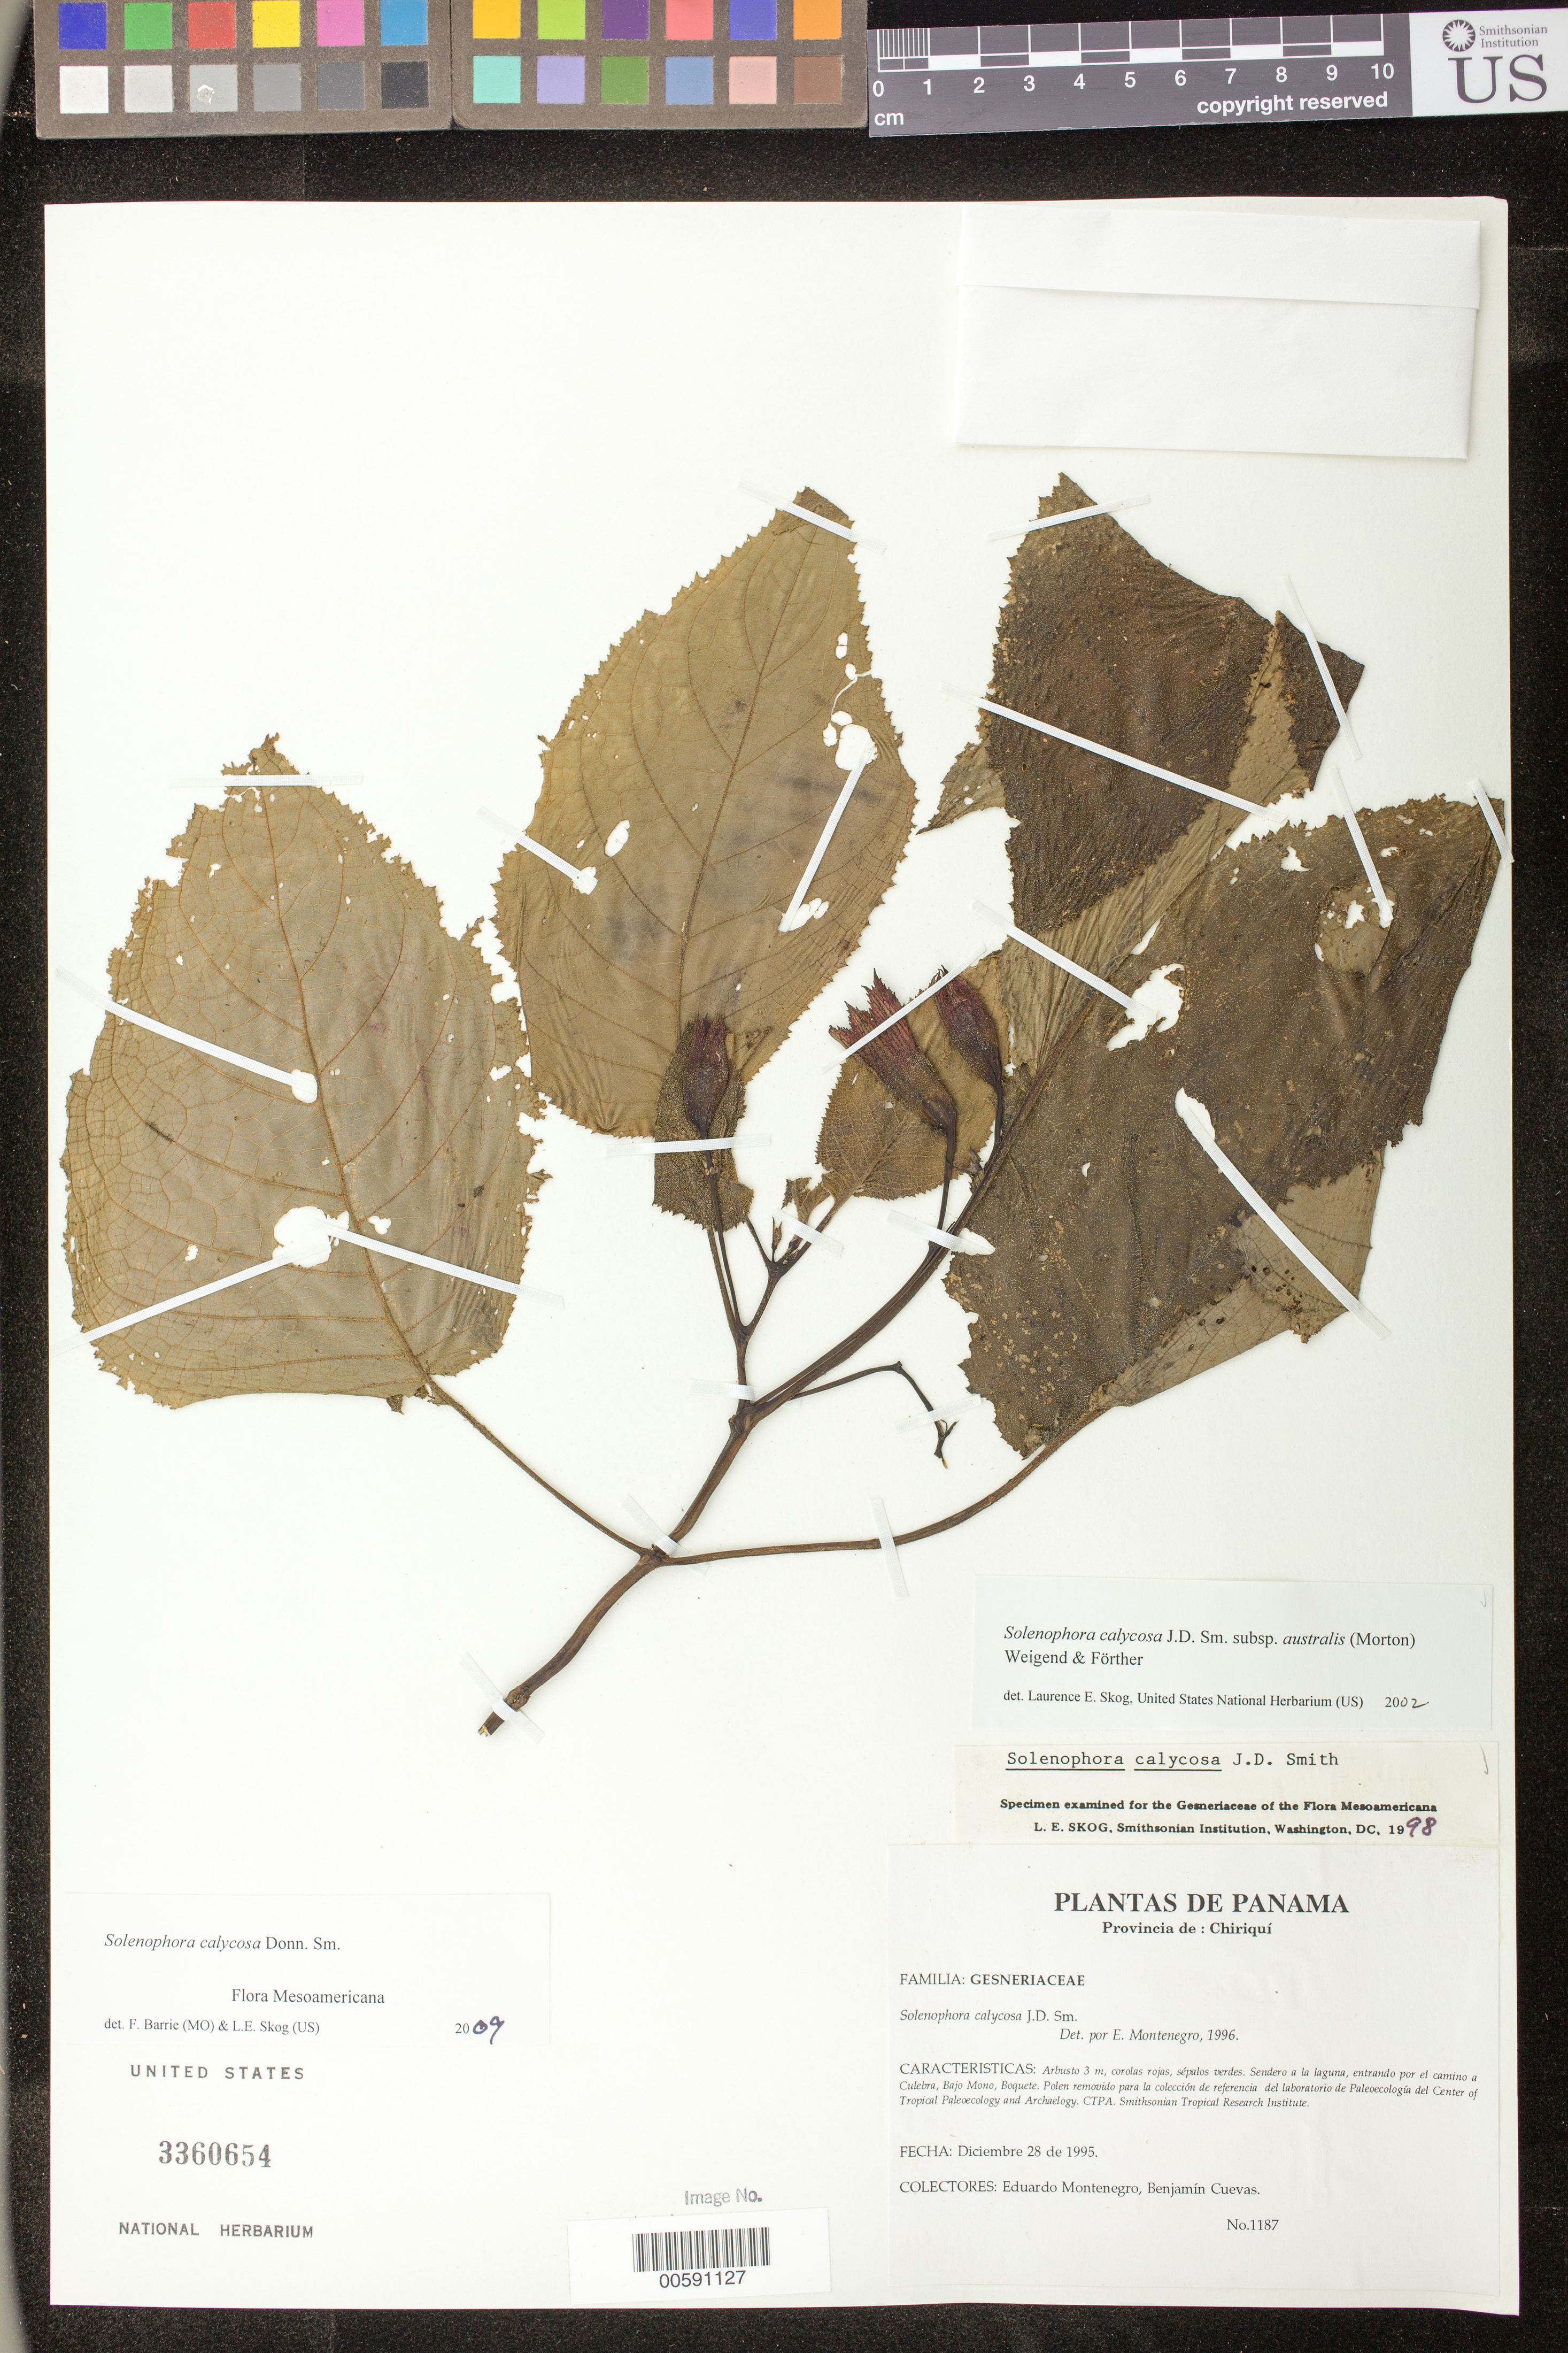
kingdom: Plantae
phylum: Tracheophyta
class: Magnoliopsida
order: Lamiales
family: Gesneriaceae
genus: Solenophora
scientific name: Solenophora calycosa subsp. australis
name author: (C.V. Morton) Weigend & Förther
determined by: Skog, Laurence E.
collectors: E. Montenegro & B. Cuevas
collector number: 1187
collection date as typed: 28 Dec 1995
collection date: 1995-12-28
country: Panama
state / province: Chiriquí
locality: Sendero a la laguna, entrando por el camino a Culebra, Bajo Mono, Boquete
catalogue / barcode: US 3360654